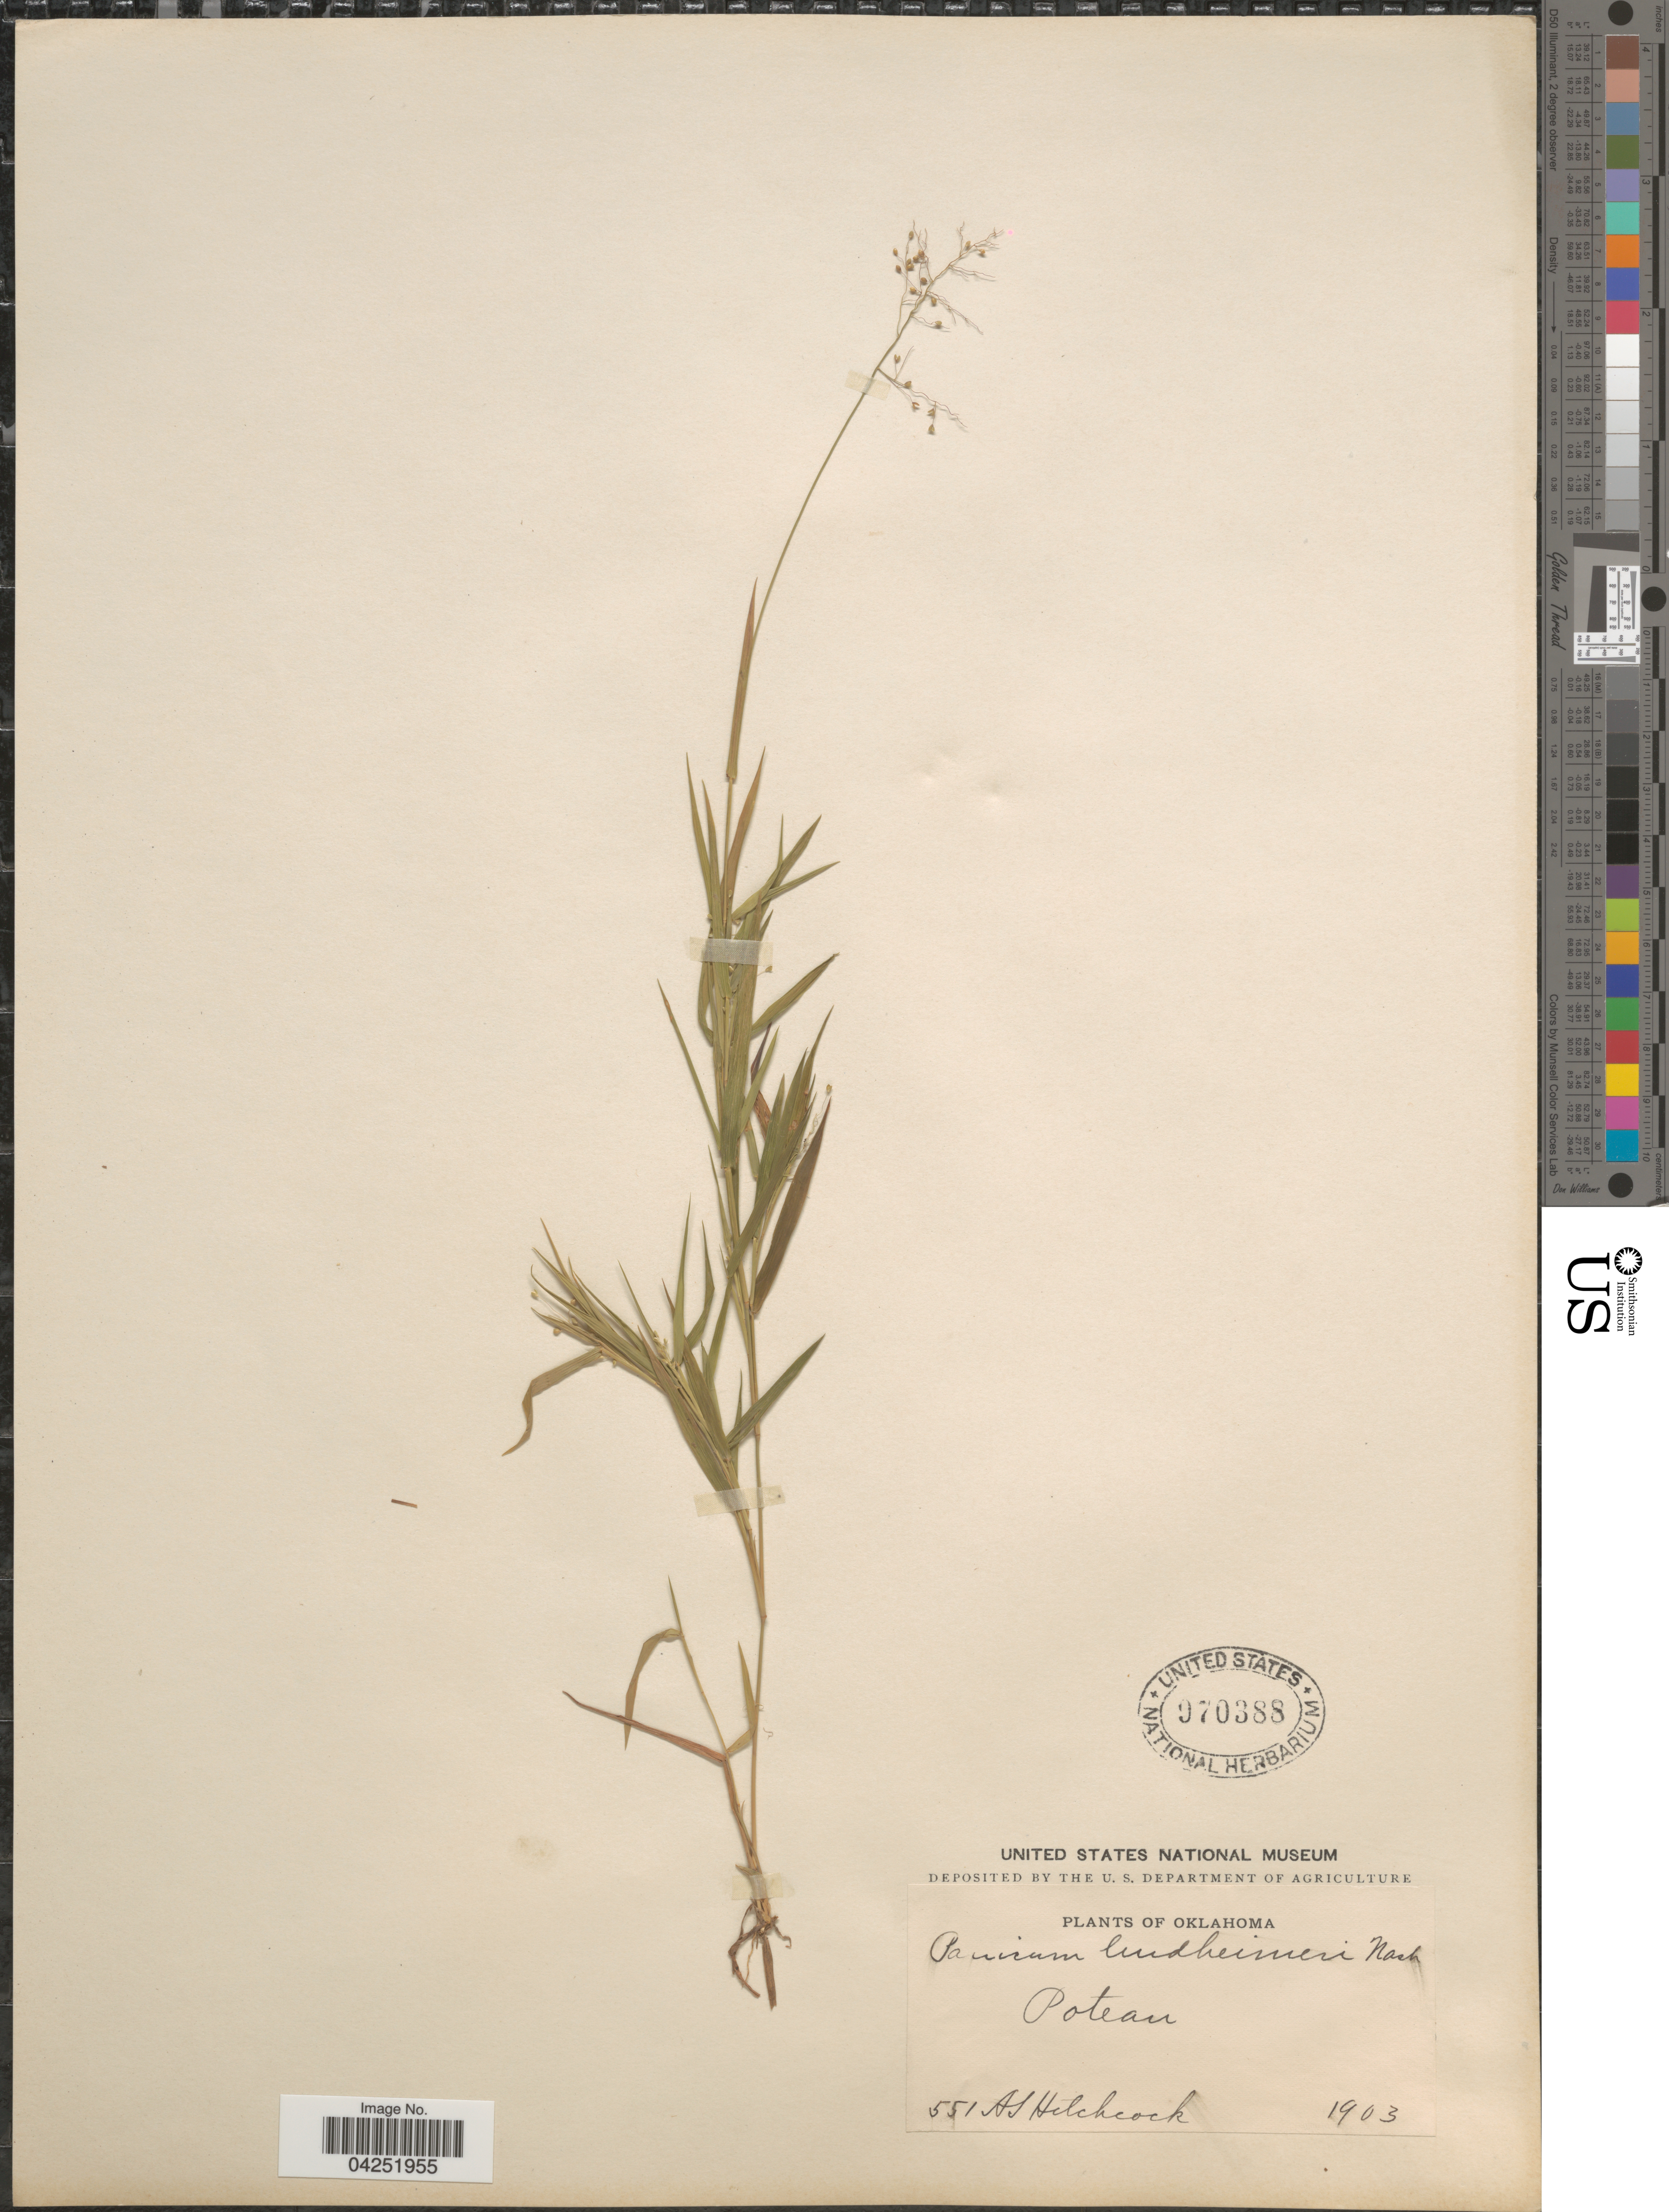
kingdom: Plantae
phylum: Tracheophyta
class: Liliopsida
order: Poales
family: Poaceae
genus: Dichanthelium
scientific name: Dichanthelium acuminatum var. lindheimeri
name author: (Nash) Gould & C.A. Clark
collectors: A. S. Hitchcock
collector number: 551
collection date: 1903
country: United States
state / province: Oklahoma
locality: Poteau.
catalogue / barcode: US 970388